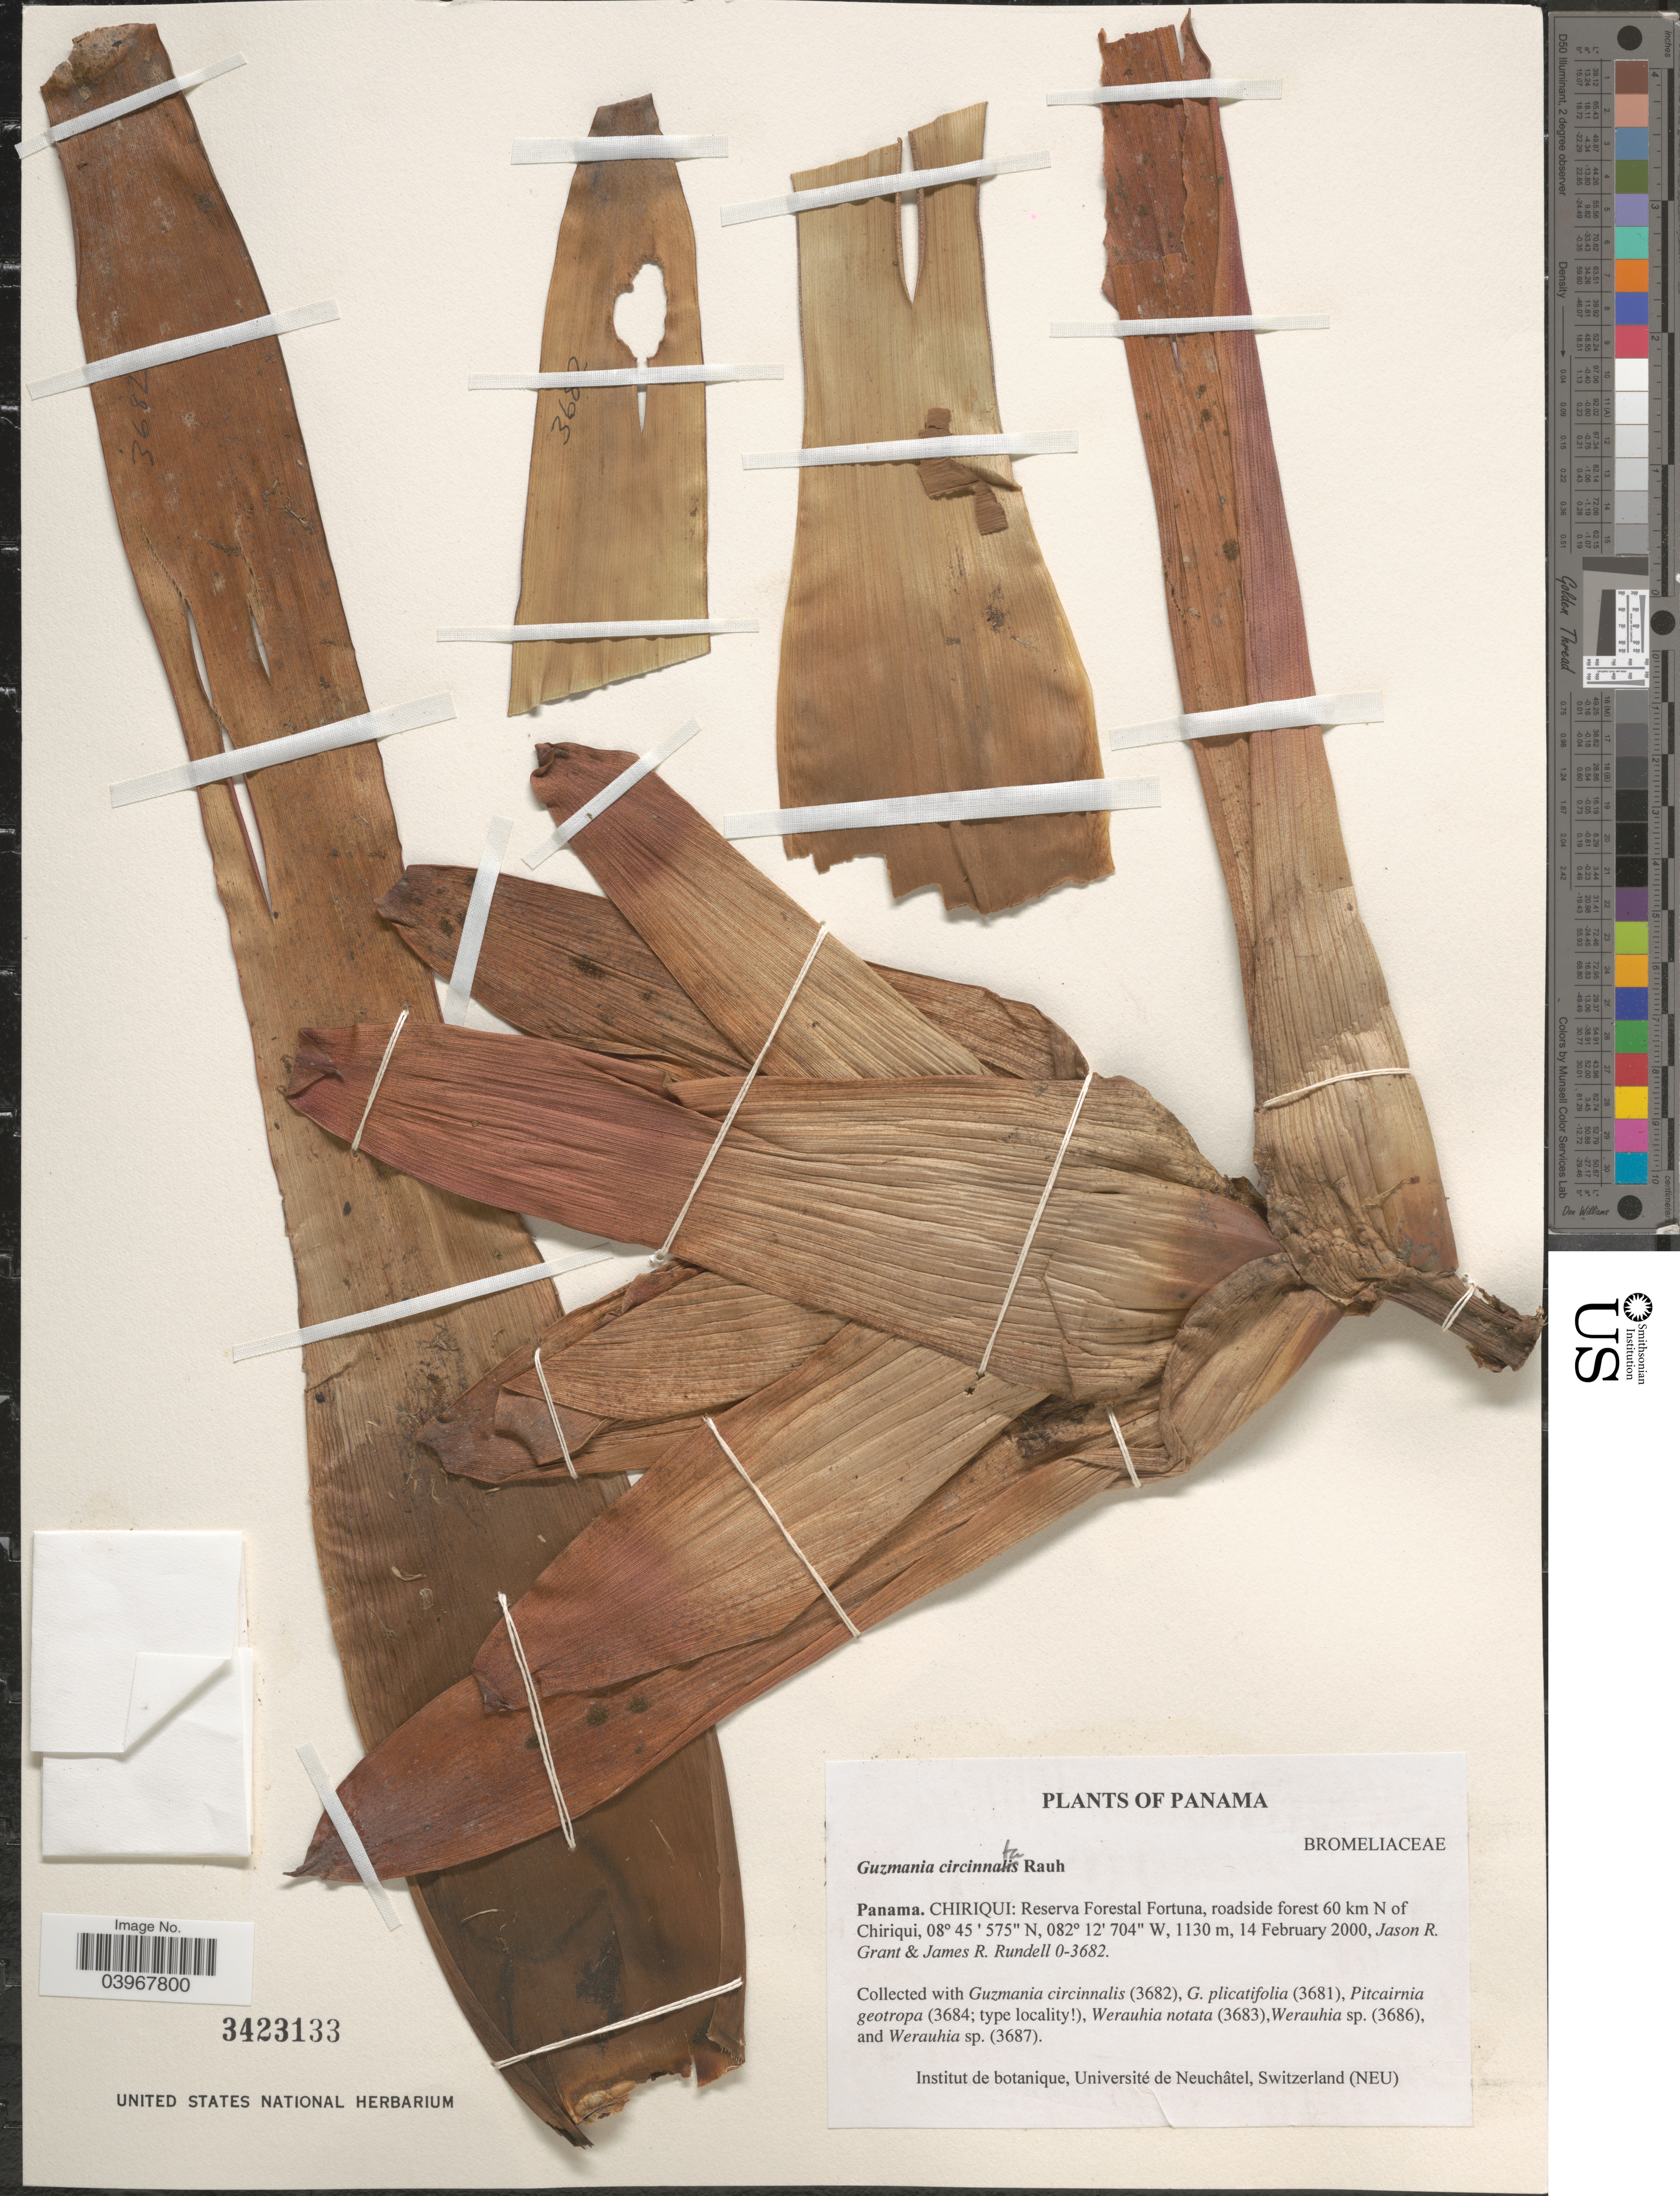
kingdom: Plantae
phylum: Tracheophyta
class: Liliopsida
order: Poales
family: Bromeliaceae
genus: Guzmania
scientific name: Guzmania circinnata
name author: Rauh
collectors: J. R. Grant & J. R. Rundell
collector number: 0-3682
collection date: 2000-02-14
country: Panama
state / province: Chiriqui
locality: Reserva Forestal Fortuna, roadside forest 60 km N of Chiriqui.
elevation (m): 1130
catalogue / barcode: US 3423133